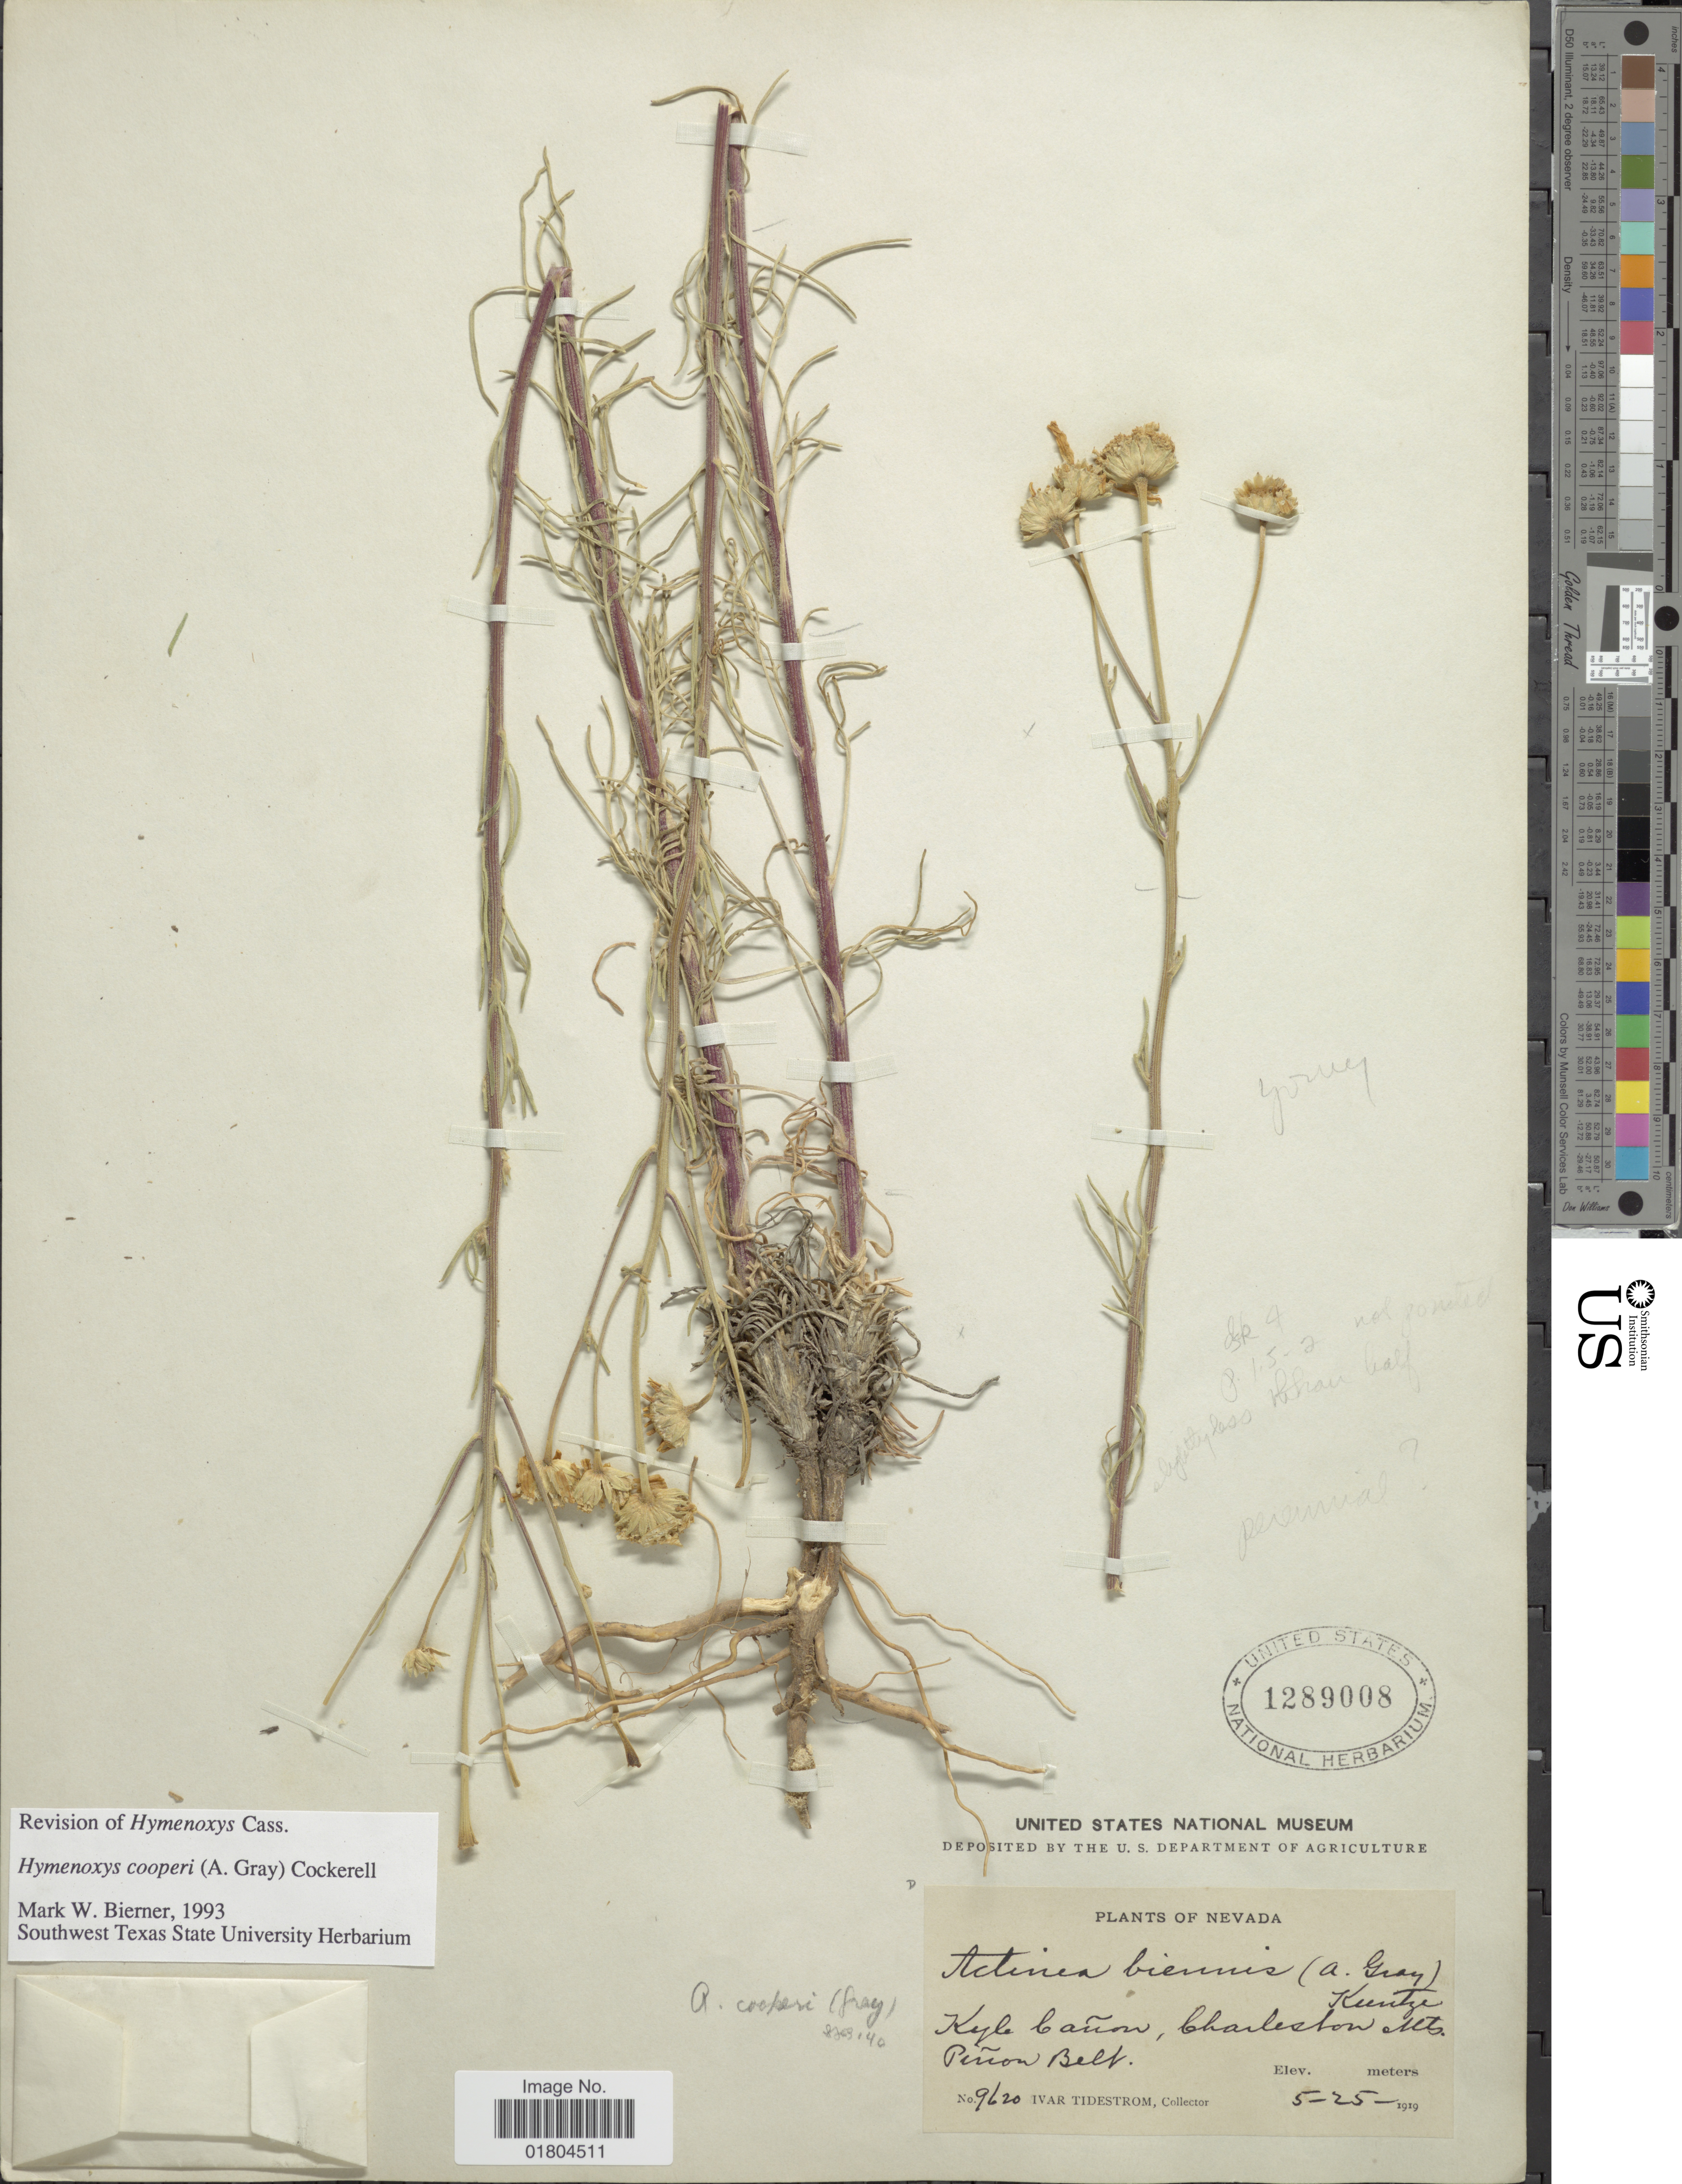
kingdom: Plantae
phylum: Tracheophyta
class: Magnoliopsida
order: Asterales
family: Asteraceae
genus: Hymenoxys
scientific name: Hymenoxys cooperi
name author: (A. Gray) Cockerell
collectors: I. F. Tidestrom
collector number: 9620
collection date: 1919-05-25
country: United States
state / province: Nevada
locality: Kyle Cañon, Charleston Mts. Piñon Belt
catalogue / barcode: US 1289008